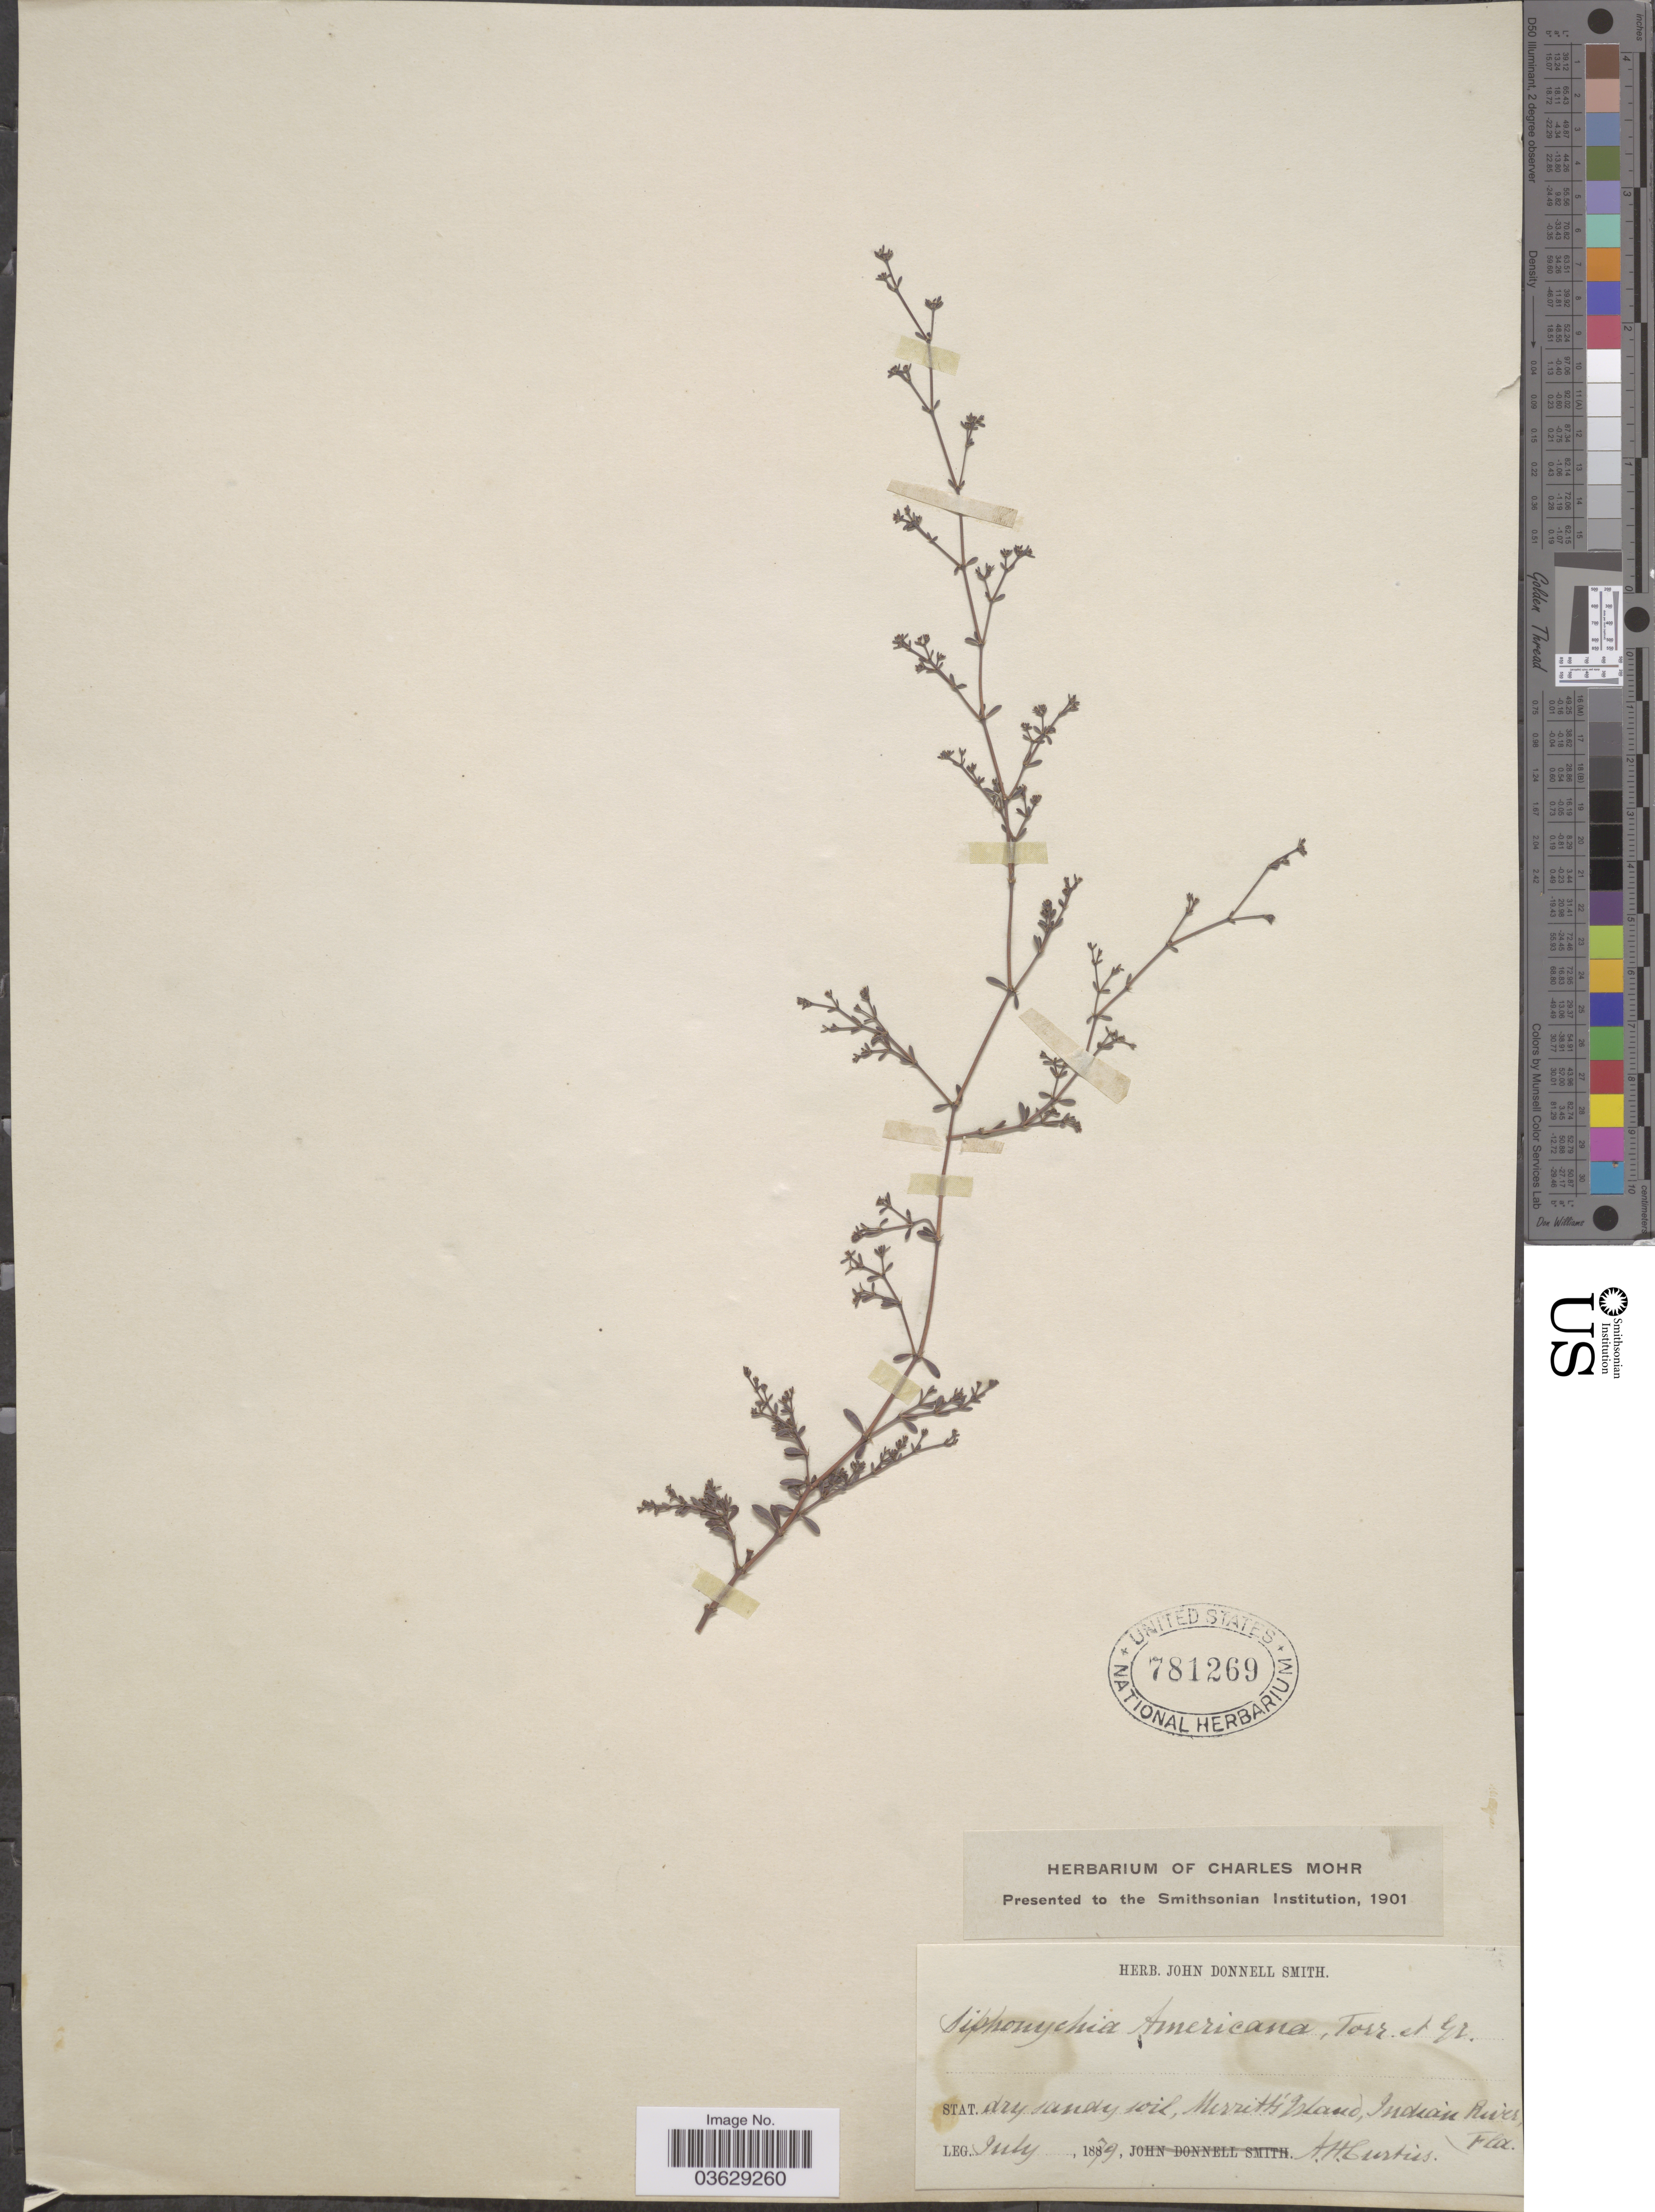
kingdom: Plantae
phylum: Tracheophyta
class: Magnoliopsida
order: Caryophyllales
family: Caryophyllaceae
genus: Paronychia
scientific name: Paronychia americana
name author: (Nutt.) Fenzl ex Walp.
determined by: Strong, Mark T., (BOT), Smithsonian Institution - National Museum of Natural History (UNITED STATES)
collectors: A. H. Curtiss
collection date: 1879-07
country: United States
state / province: Florida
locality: Stat. Merritt's Island, Indian River.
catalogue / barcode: US 781269